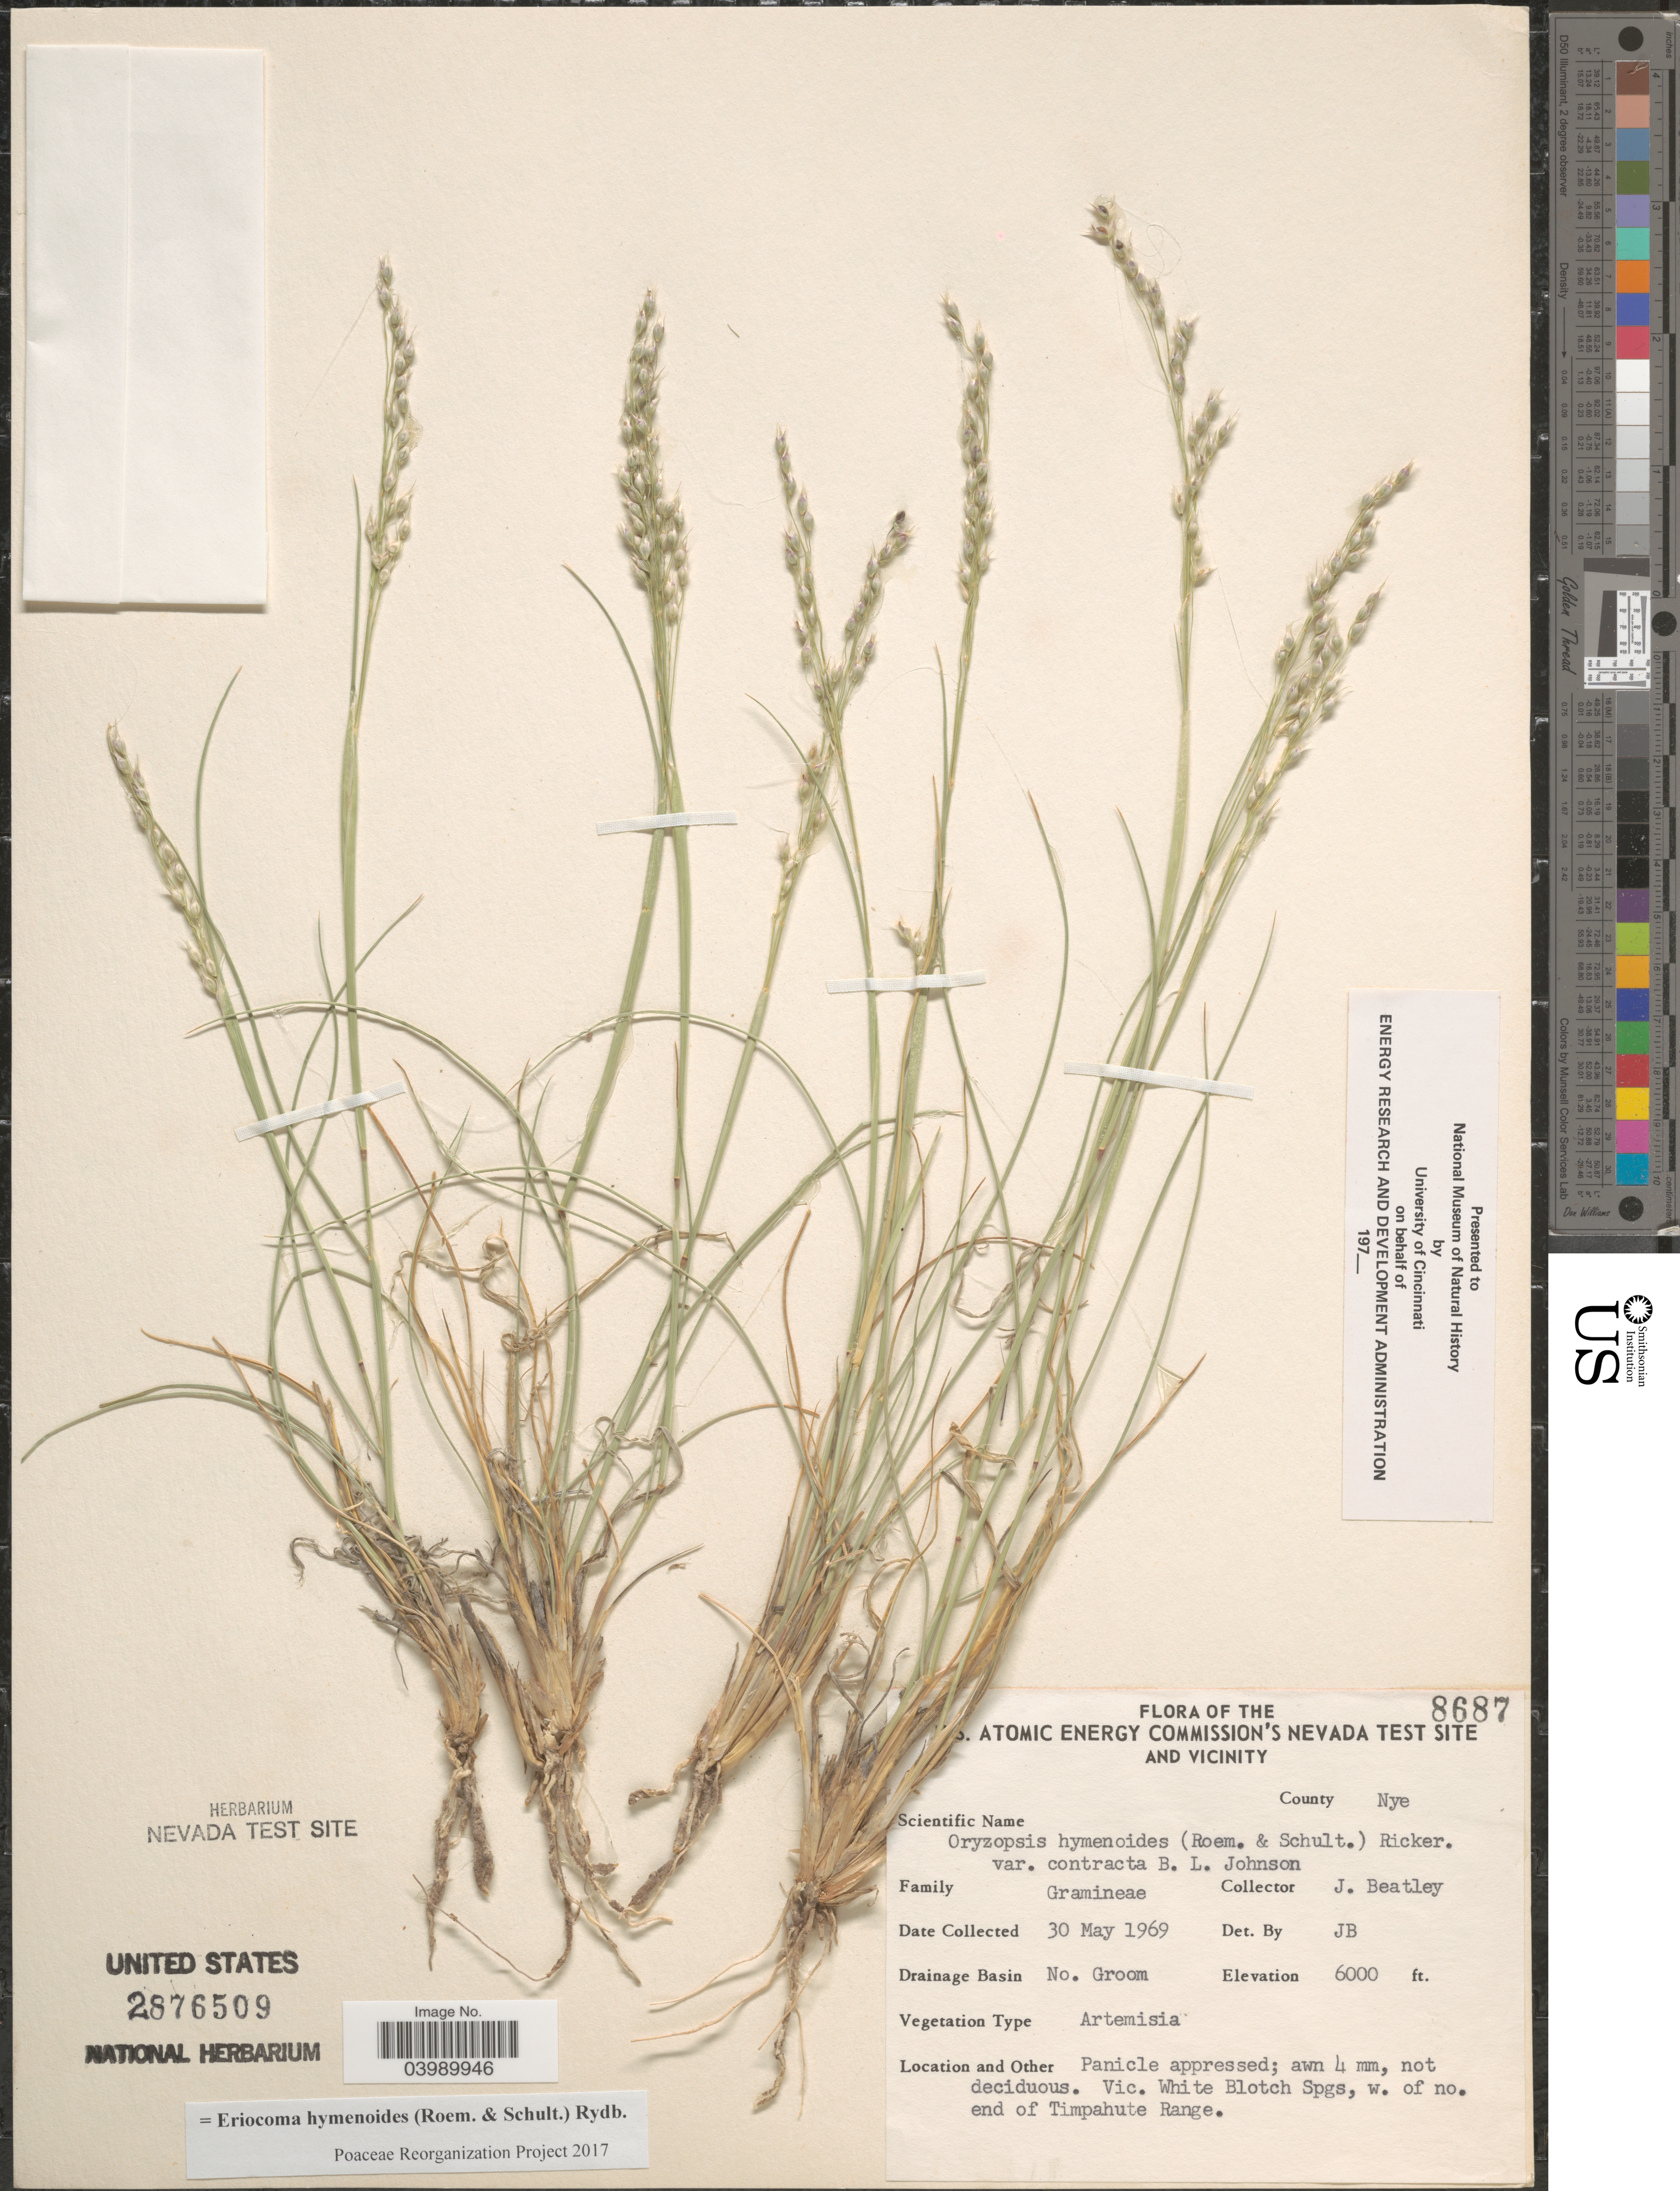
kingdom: Plantae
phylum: Tracheophyta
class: Liliopsida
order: Poales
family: Poaceae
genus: Eriocoma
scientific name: Eriocoma hymenoides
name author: (Roem. & Schult.) Rydb.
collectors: J. C. Beatley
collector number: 8687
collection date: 1969-05-30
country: United States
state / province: Nevada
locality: The USA Atomic Energy Commission's Nevada Test Site and Vicinity. County Nye. Drainage Basin No. Groom. Vic. White Blotch Spgs, w. of no. end of Timpahute Range.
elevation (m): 1829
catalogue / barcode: US 2876509